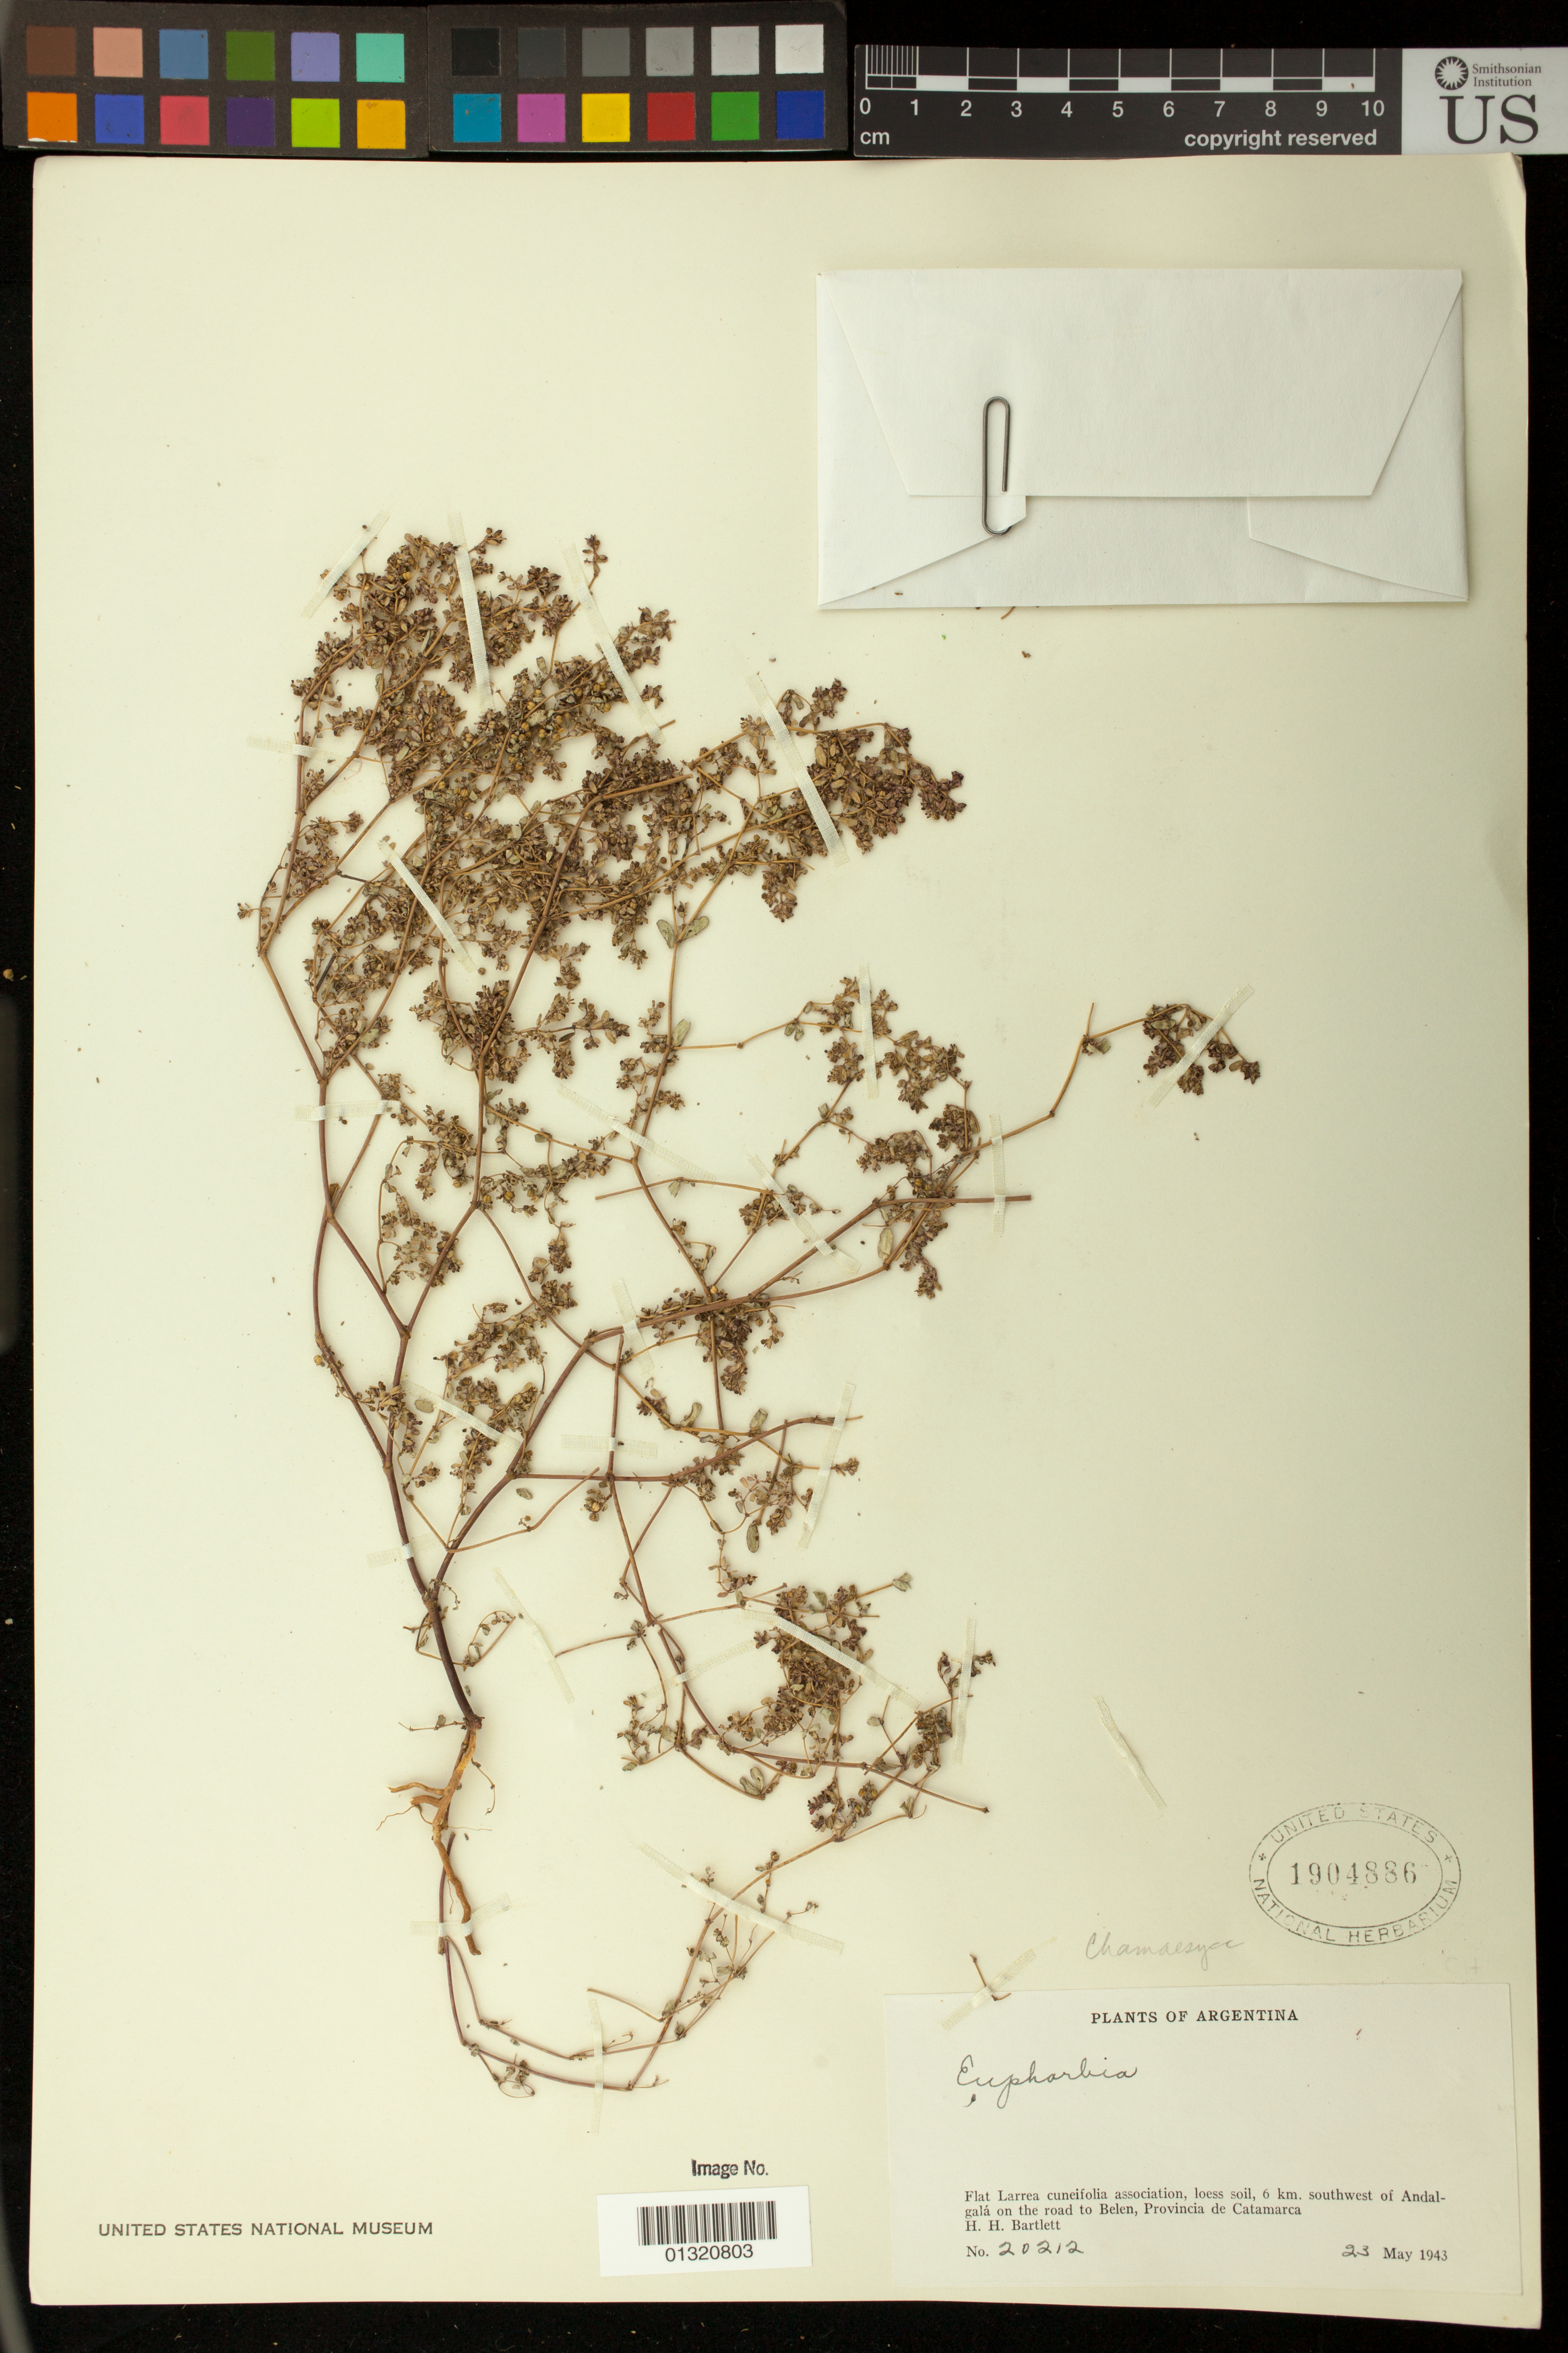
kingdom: Plantae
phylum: Tracheophyta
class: Magnoliopsida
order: Malpighiales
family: Euphorbiaceae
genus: Euphorbia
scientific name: Euphorbia sp.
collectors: H. H. Bartlett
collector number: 20212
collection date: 1943-05-23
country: Argentina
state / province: Catamarca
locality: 6 km. southwest of Andalgalá on the road to Belen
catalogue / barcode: US 1904886